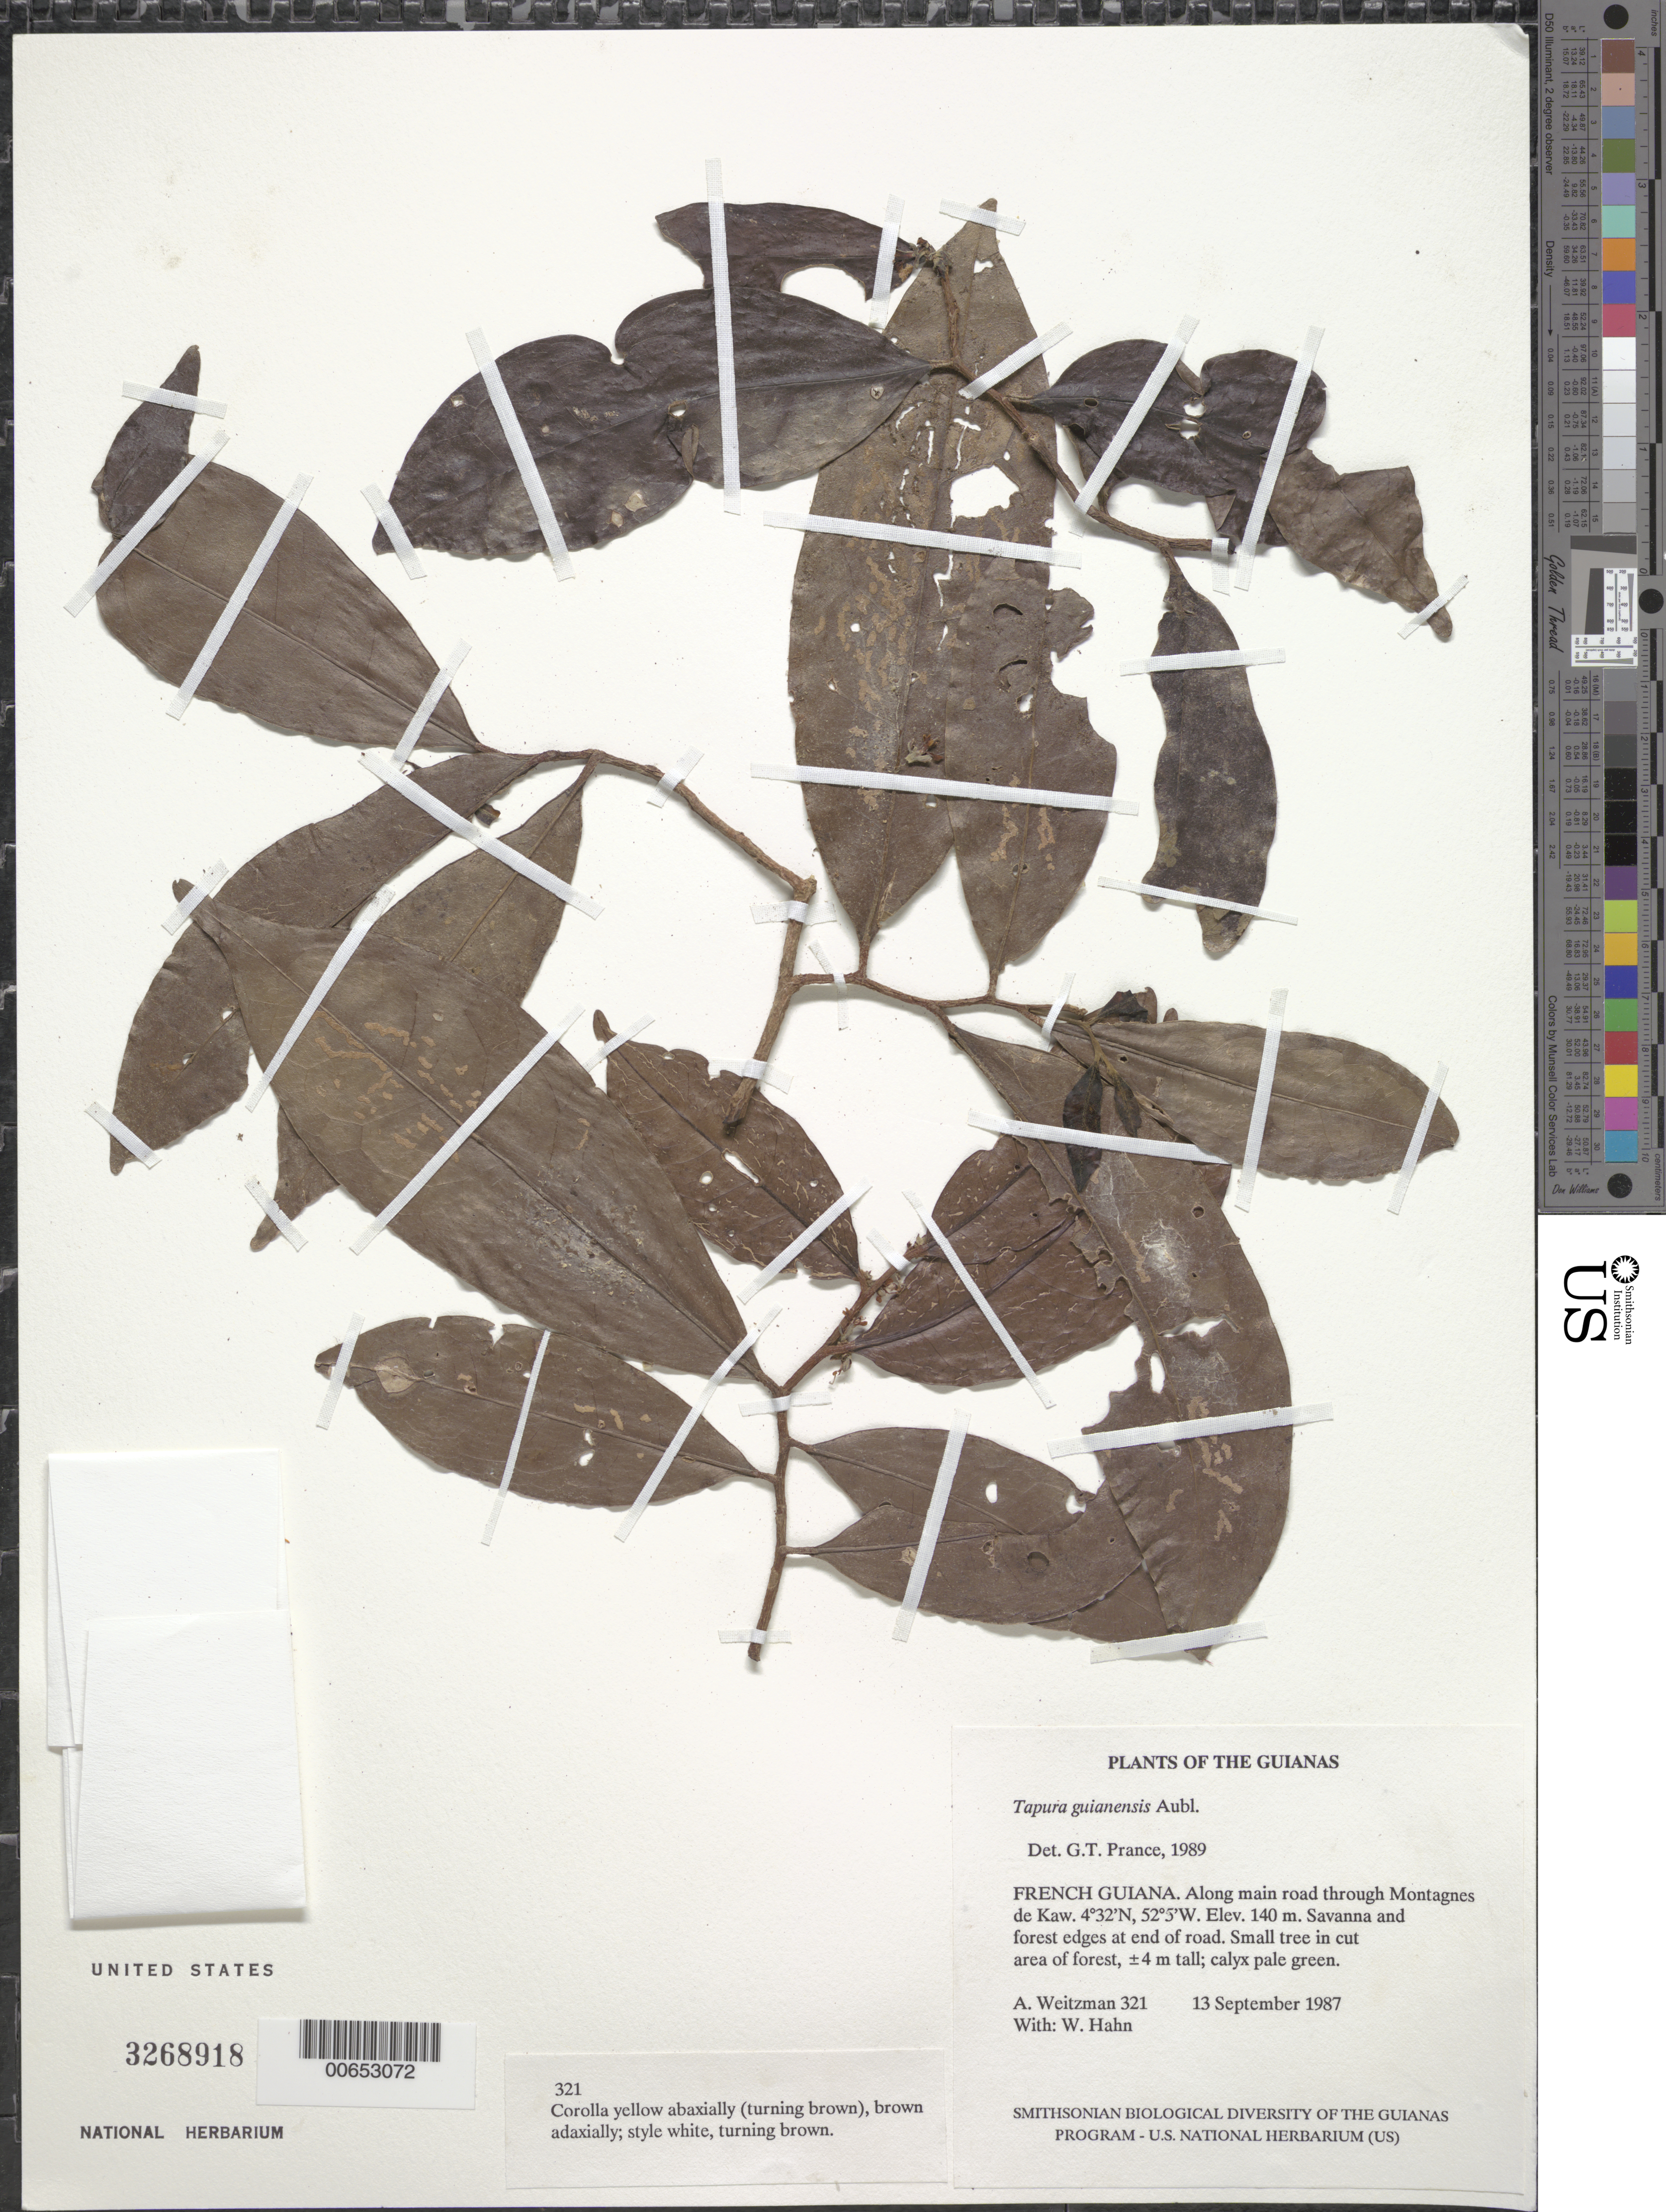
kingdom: Plantae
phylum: Tracheophyta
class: Magnoliopsida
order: Malpighiales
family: Dichapetalaceae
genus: Tapura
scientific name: Tapura guianensis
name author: Aubl.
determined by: Prance, G. T.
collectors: A. L. Weitzman & W. Hahn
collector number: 321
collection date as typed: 13 September 1987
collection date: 1987-09-13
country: French Guiana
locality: Along main road through Montagnes de Kaw. At end of road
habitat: Savanna and forest edges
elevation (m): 140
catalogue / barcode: US 3268918